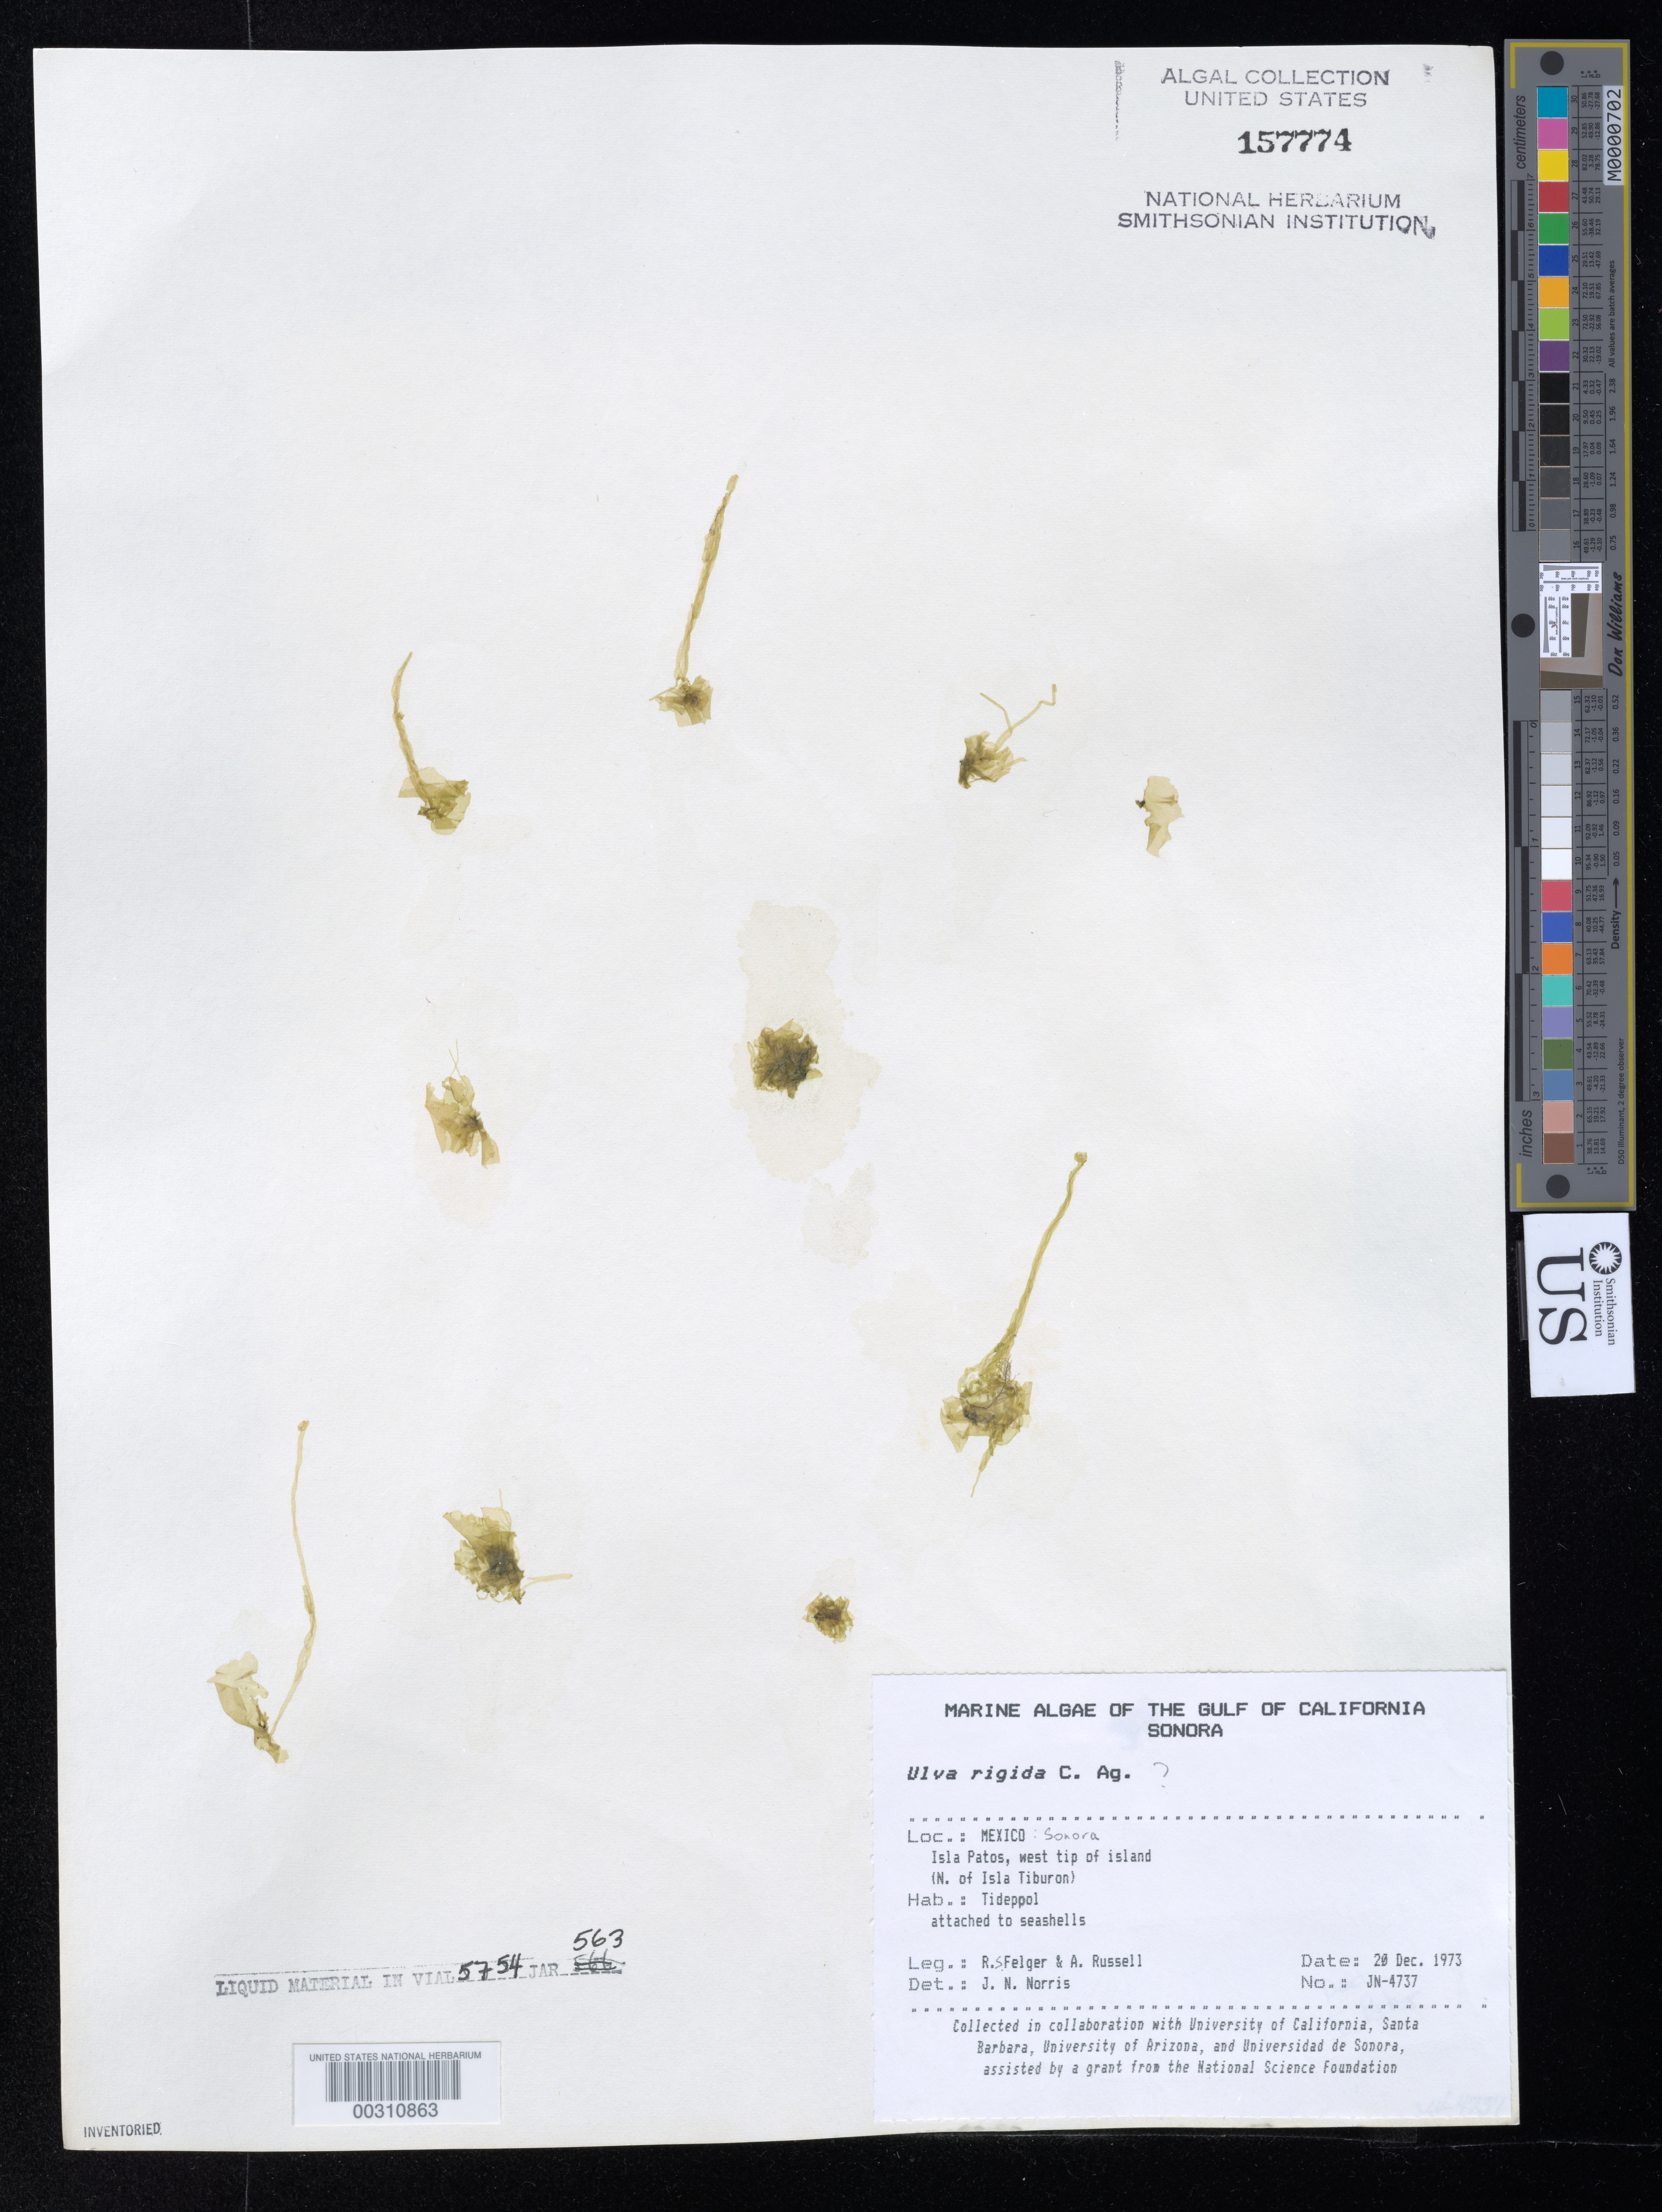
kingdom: Plantae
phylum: Chlorophyta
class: Ulvophyceae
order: Ulvales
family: Ulvaceae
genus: Ulva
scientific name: Ulva rigida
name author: C. Agardh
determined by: Norris, James N.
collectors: R. S. Felger & A. Russell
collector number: JN-4737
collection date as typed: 20 Dec 1973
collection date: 1973-12-20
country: Mexico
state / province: Sonora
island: Isla Patos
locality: North of Isla Tiburon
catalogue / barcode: US 157774